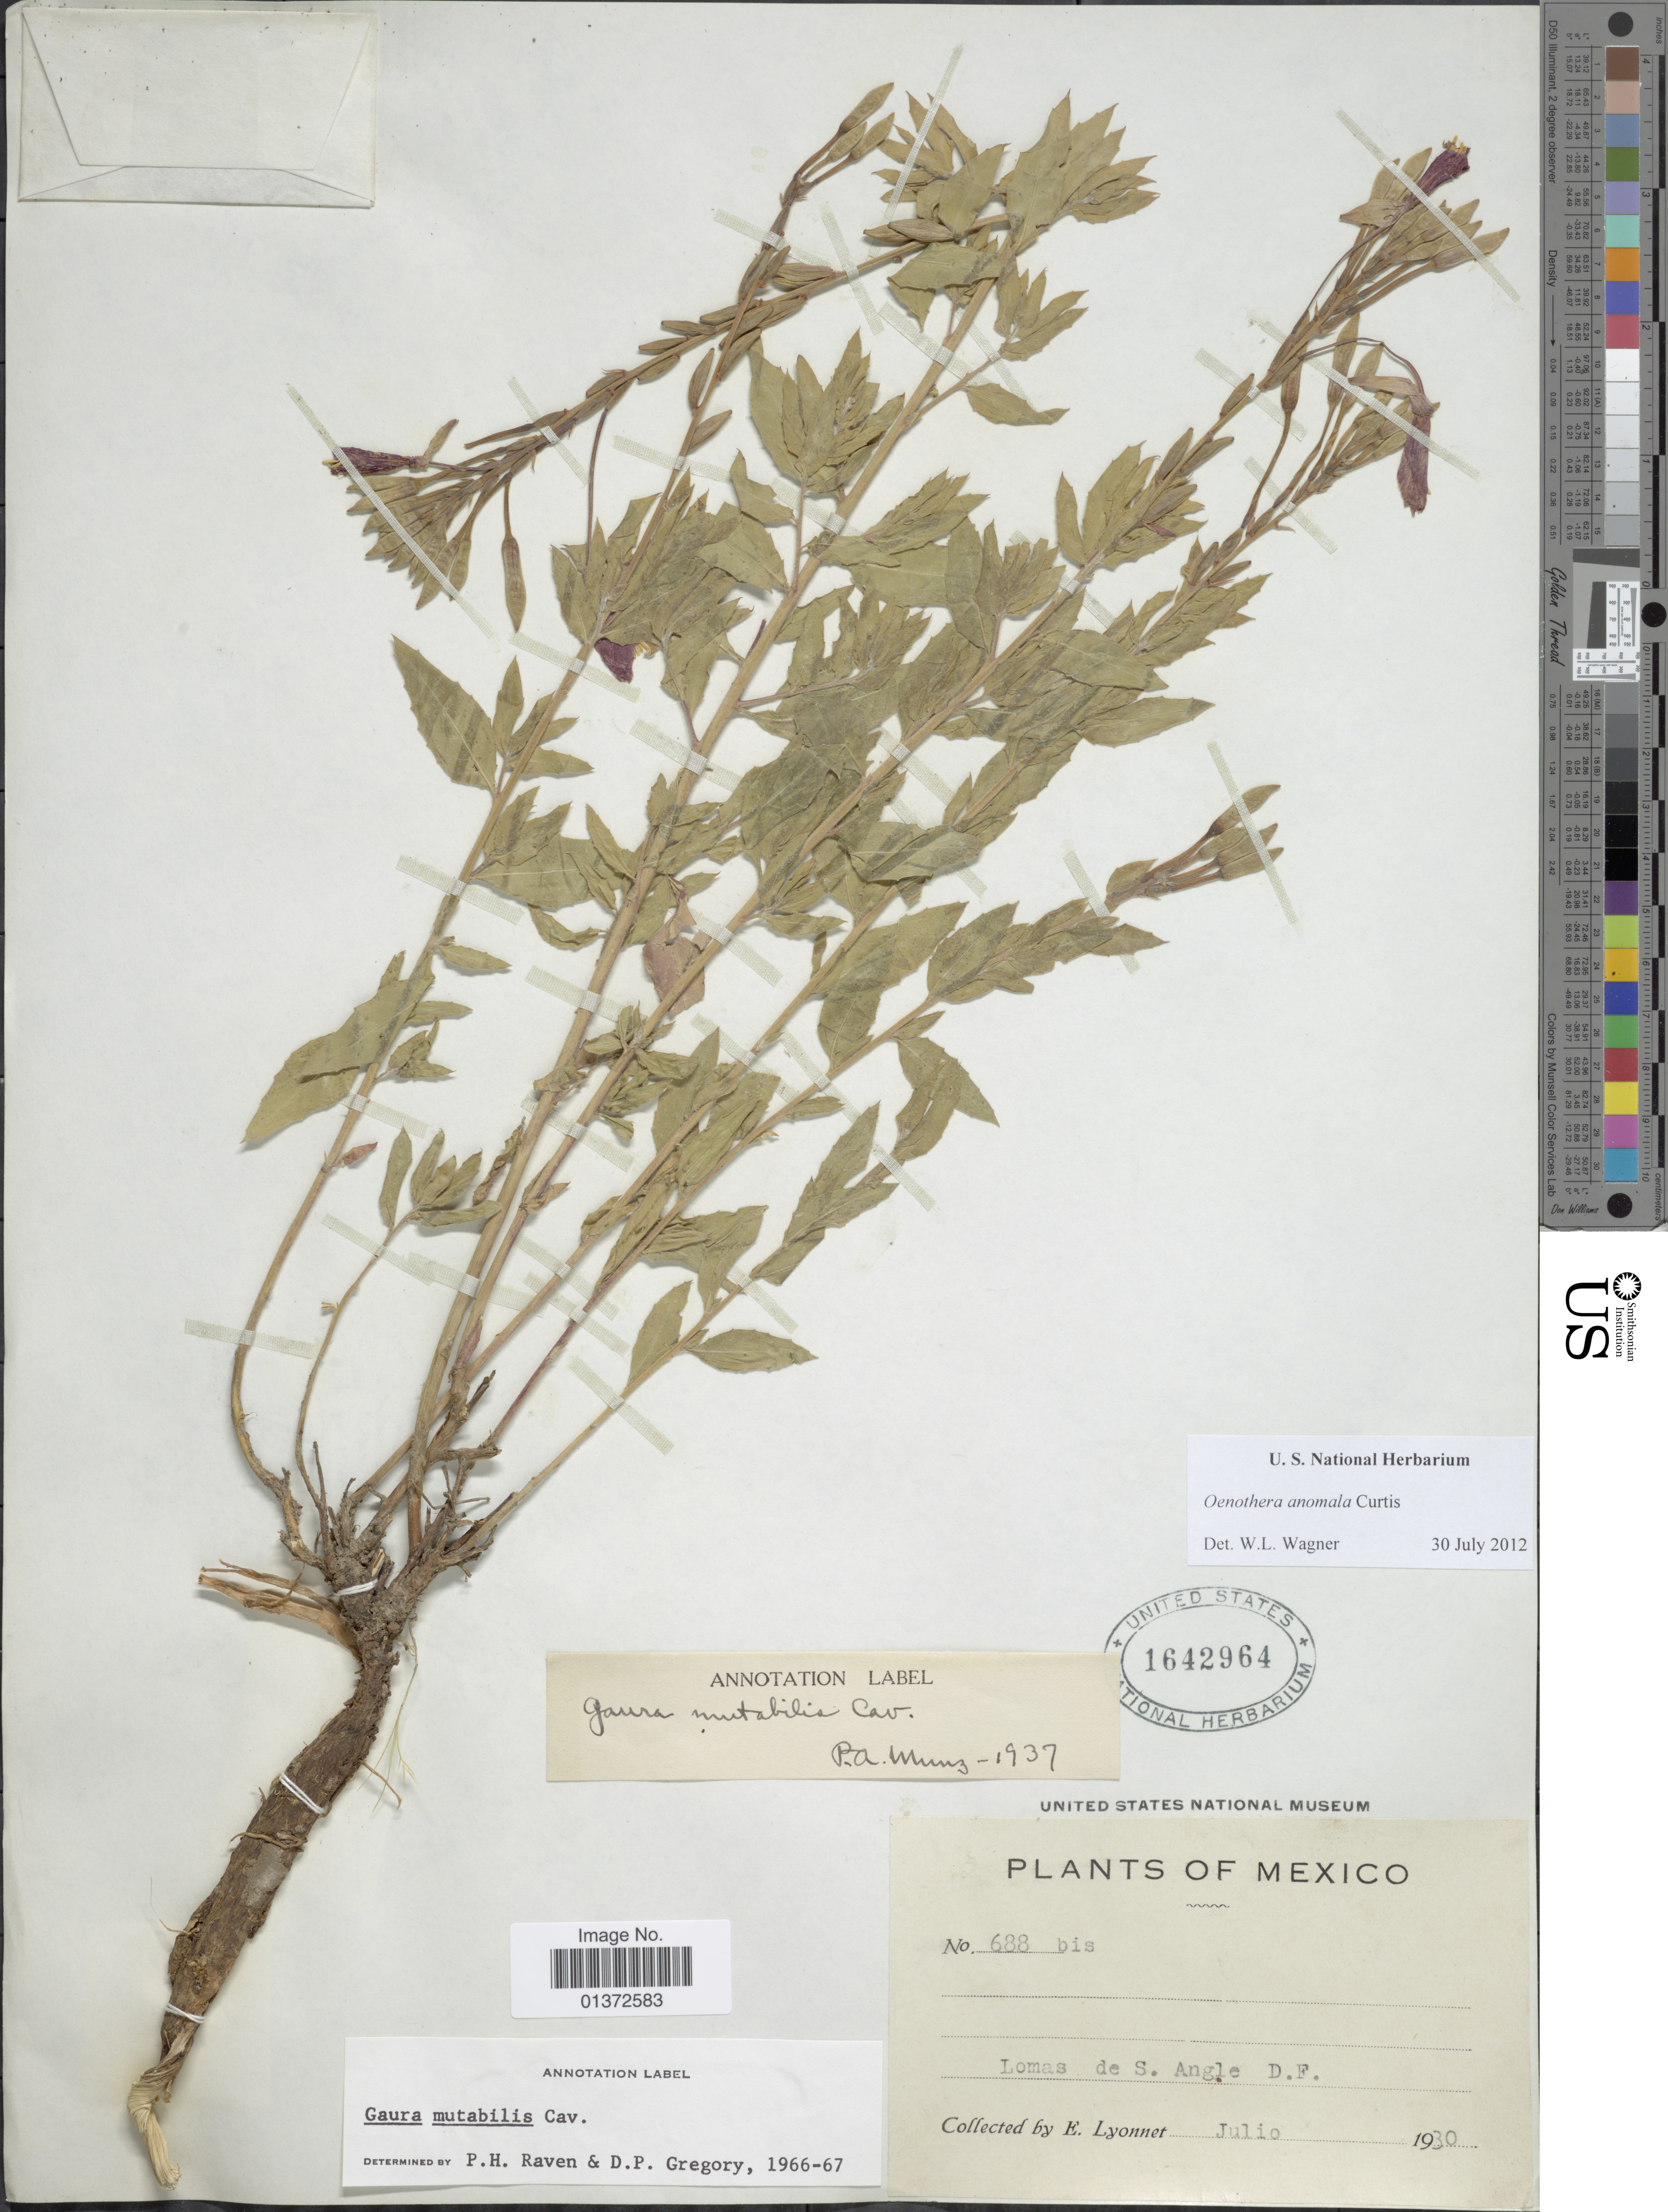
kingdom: Plantae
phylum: Tracheophyta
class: Magnoliopsida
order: Myrtales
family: Onagraceae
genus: Oenothera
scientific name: Oenothera anomala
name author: Curtis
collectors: E. Lyonnet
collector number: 688 bis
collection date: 1930-07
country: Mexico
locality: Lomas de S. Angle D.F.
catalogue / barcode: US 1642964